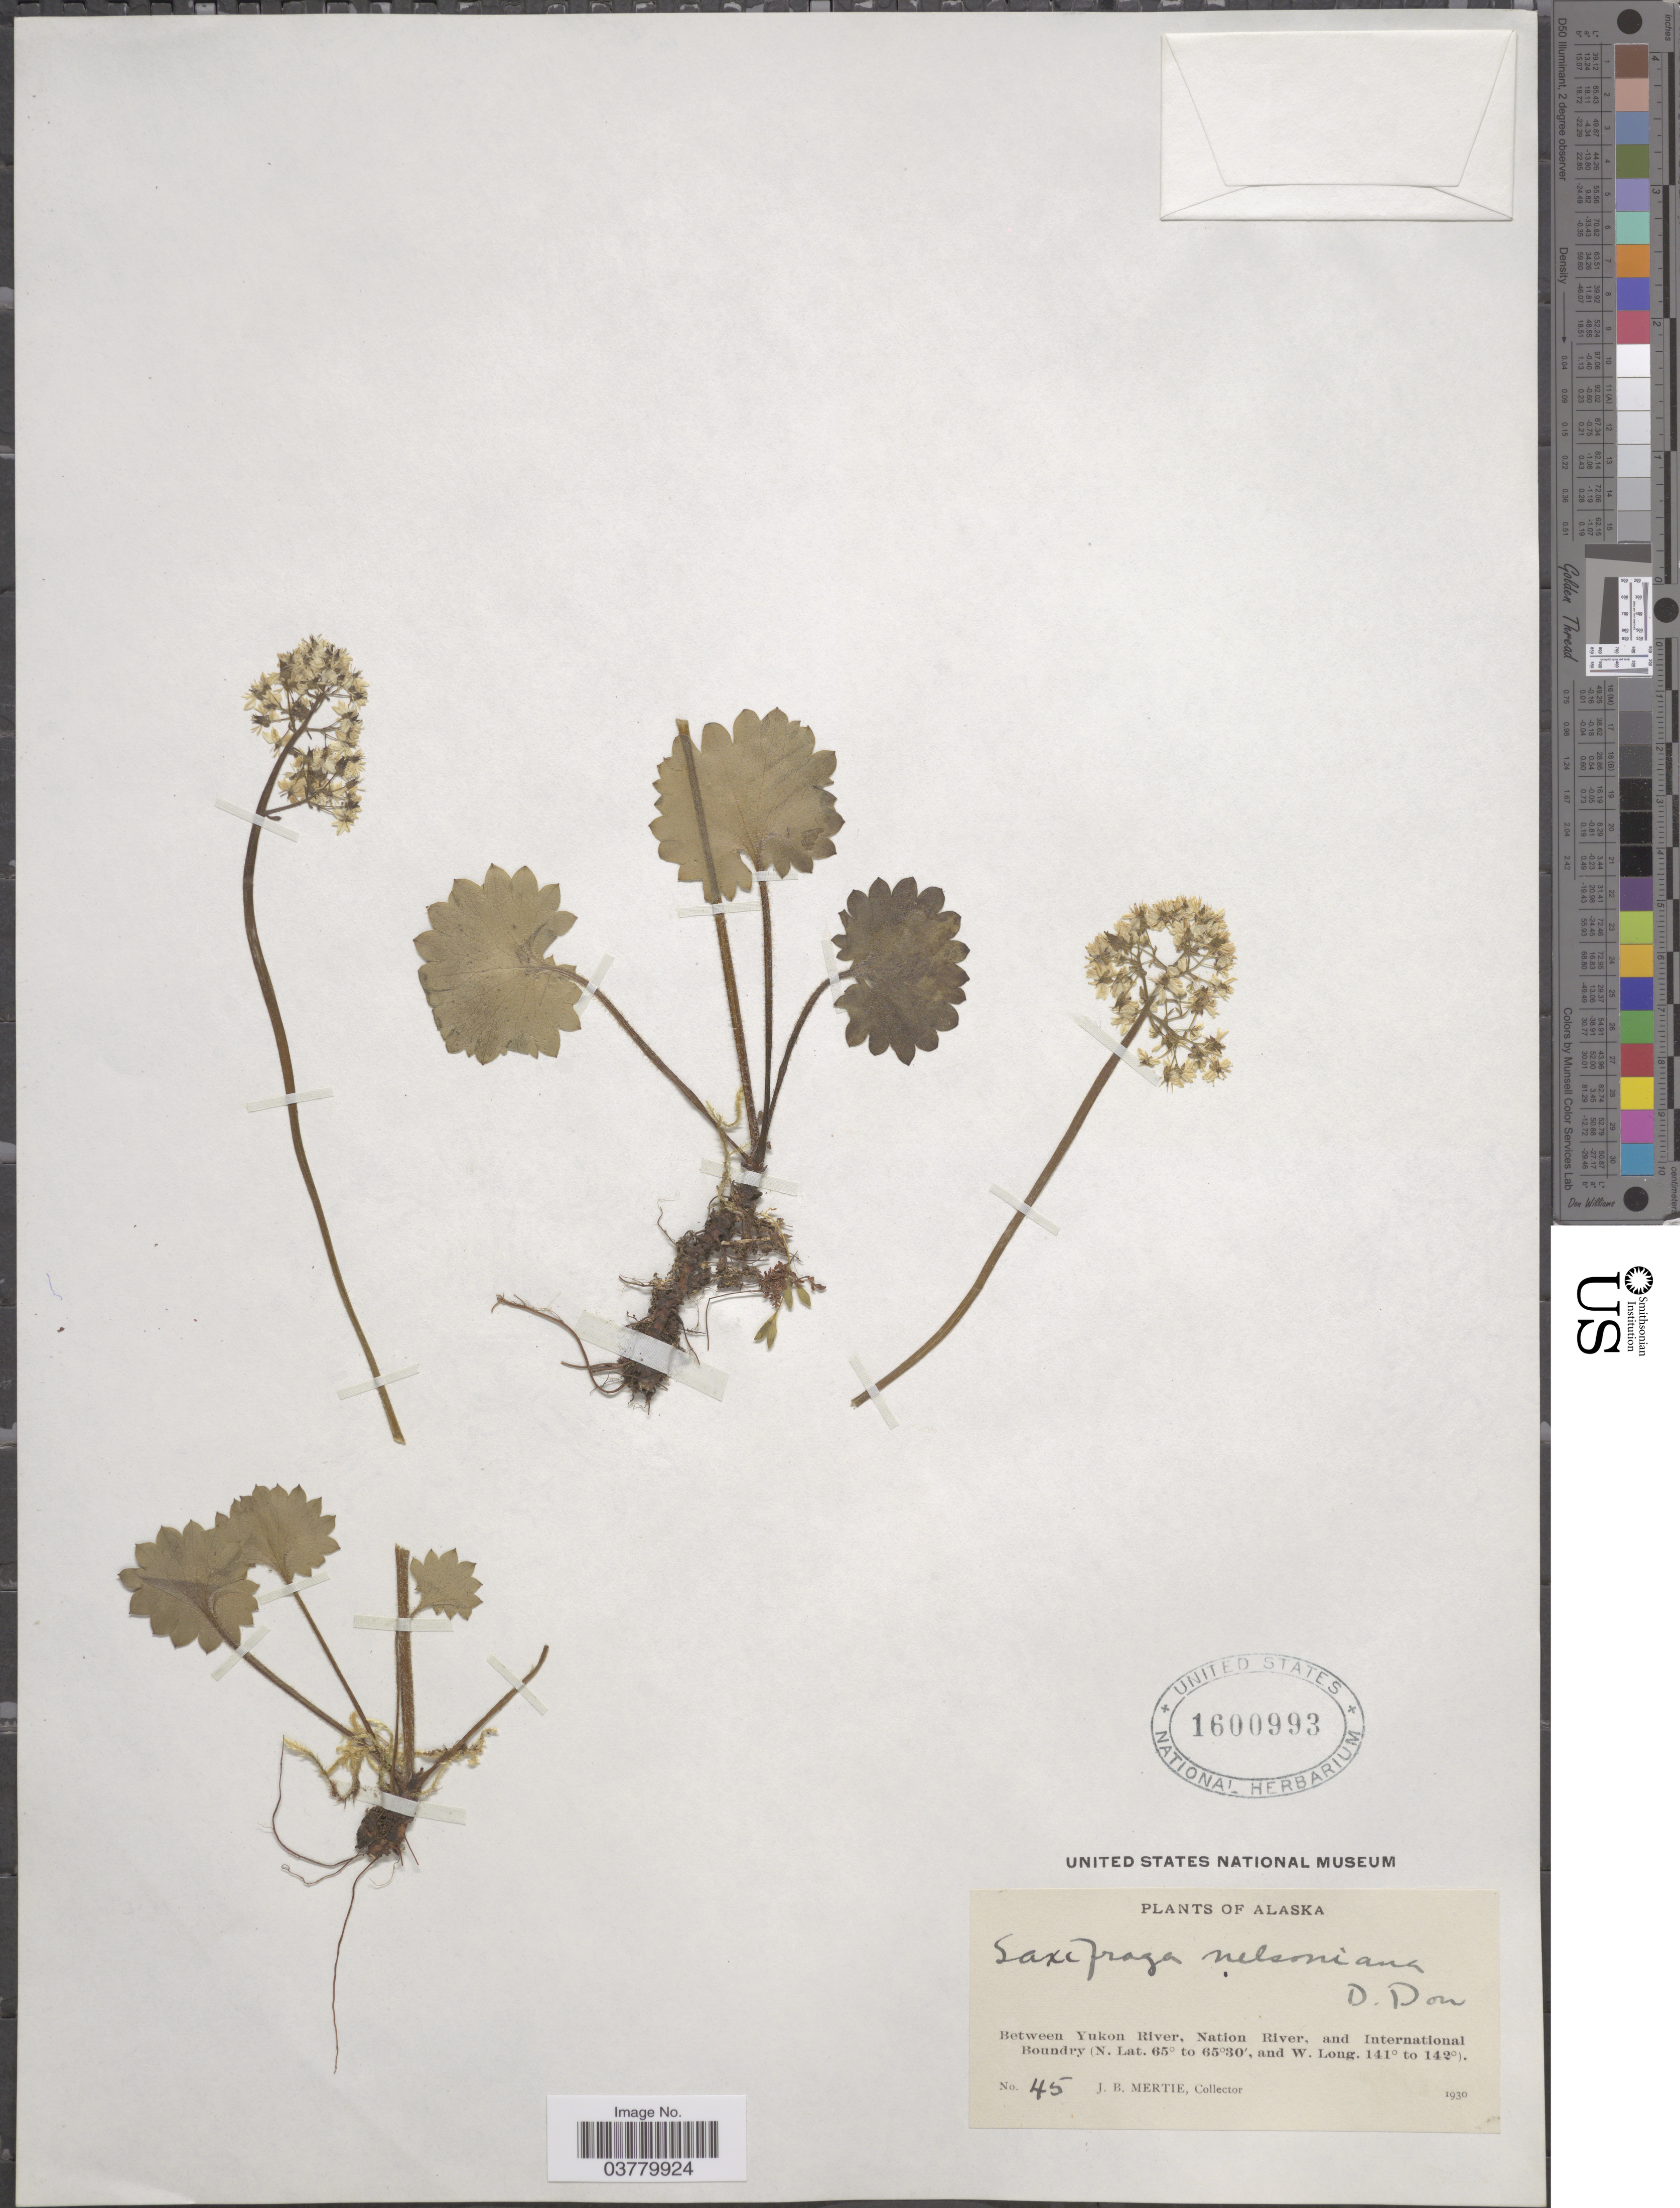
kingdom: Plantae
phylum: Tracheophyta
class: Magnoliopsida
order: Saxifragales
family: Saxifragaceae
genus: Micranthes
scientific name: Micranthes nelsoniana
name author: (D. Don) Small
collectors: J. Mertie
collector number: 45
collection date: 1930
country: United States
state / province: Alaska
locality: Between Yukon River, Nation River, and International Boundary.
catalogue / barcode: US 1600993